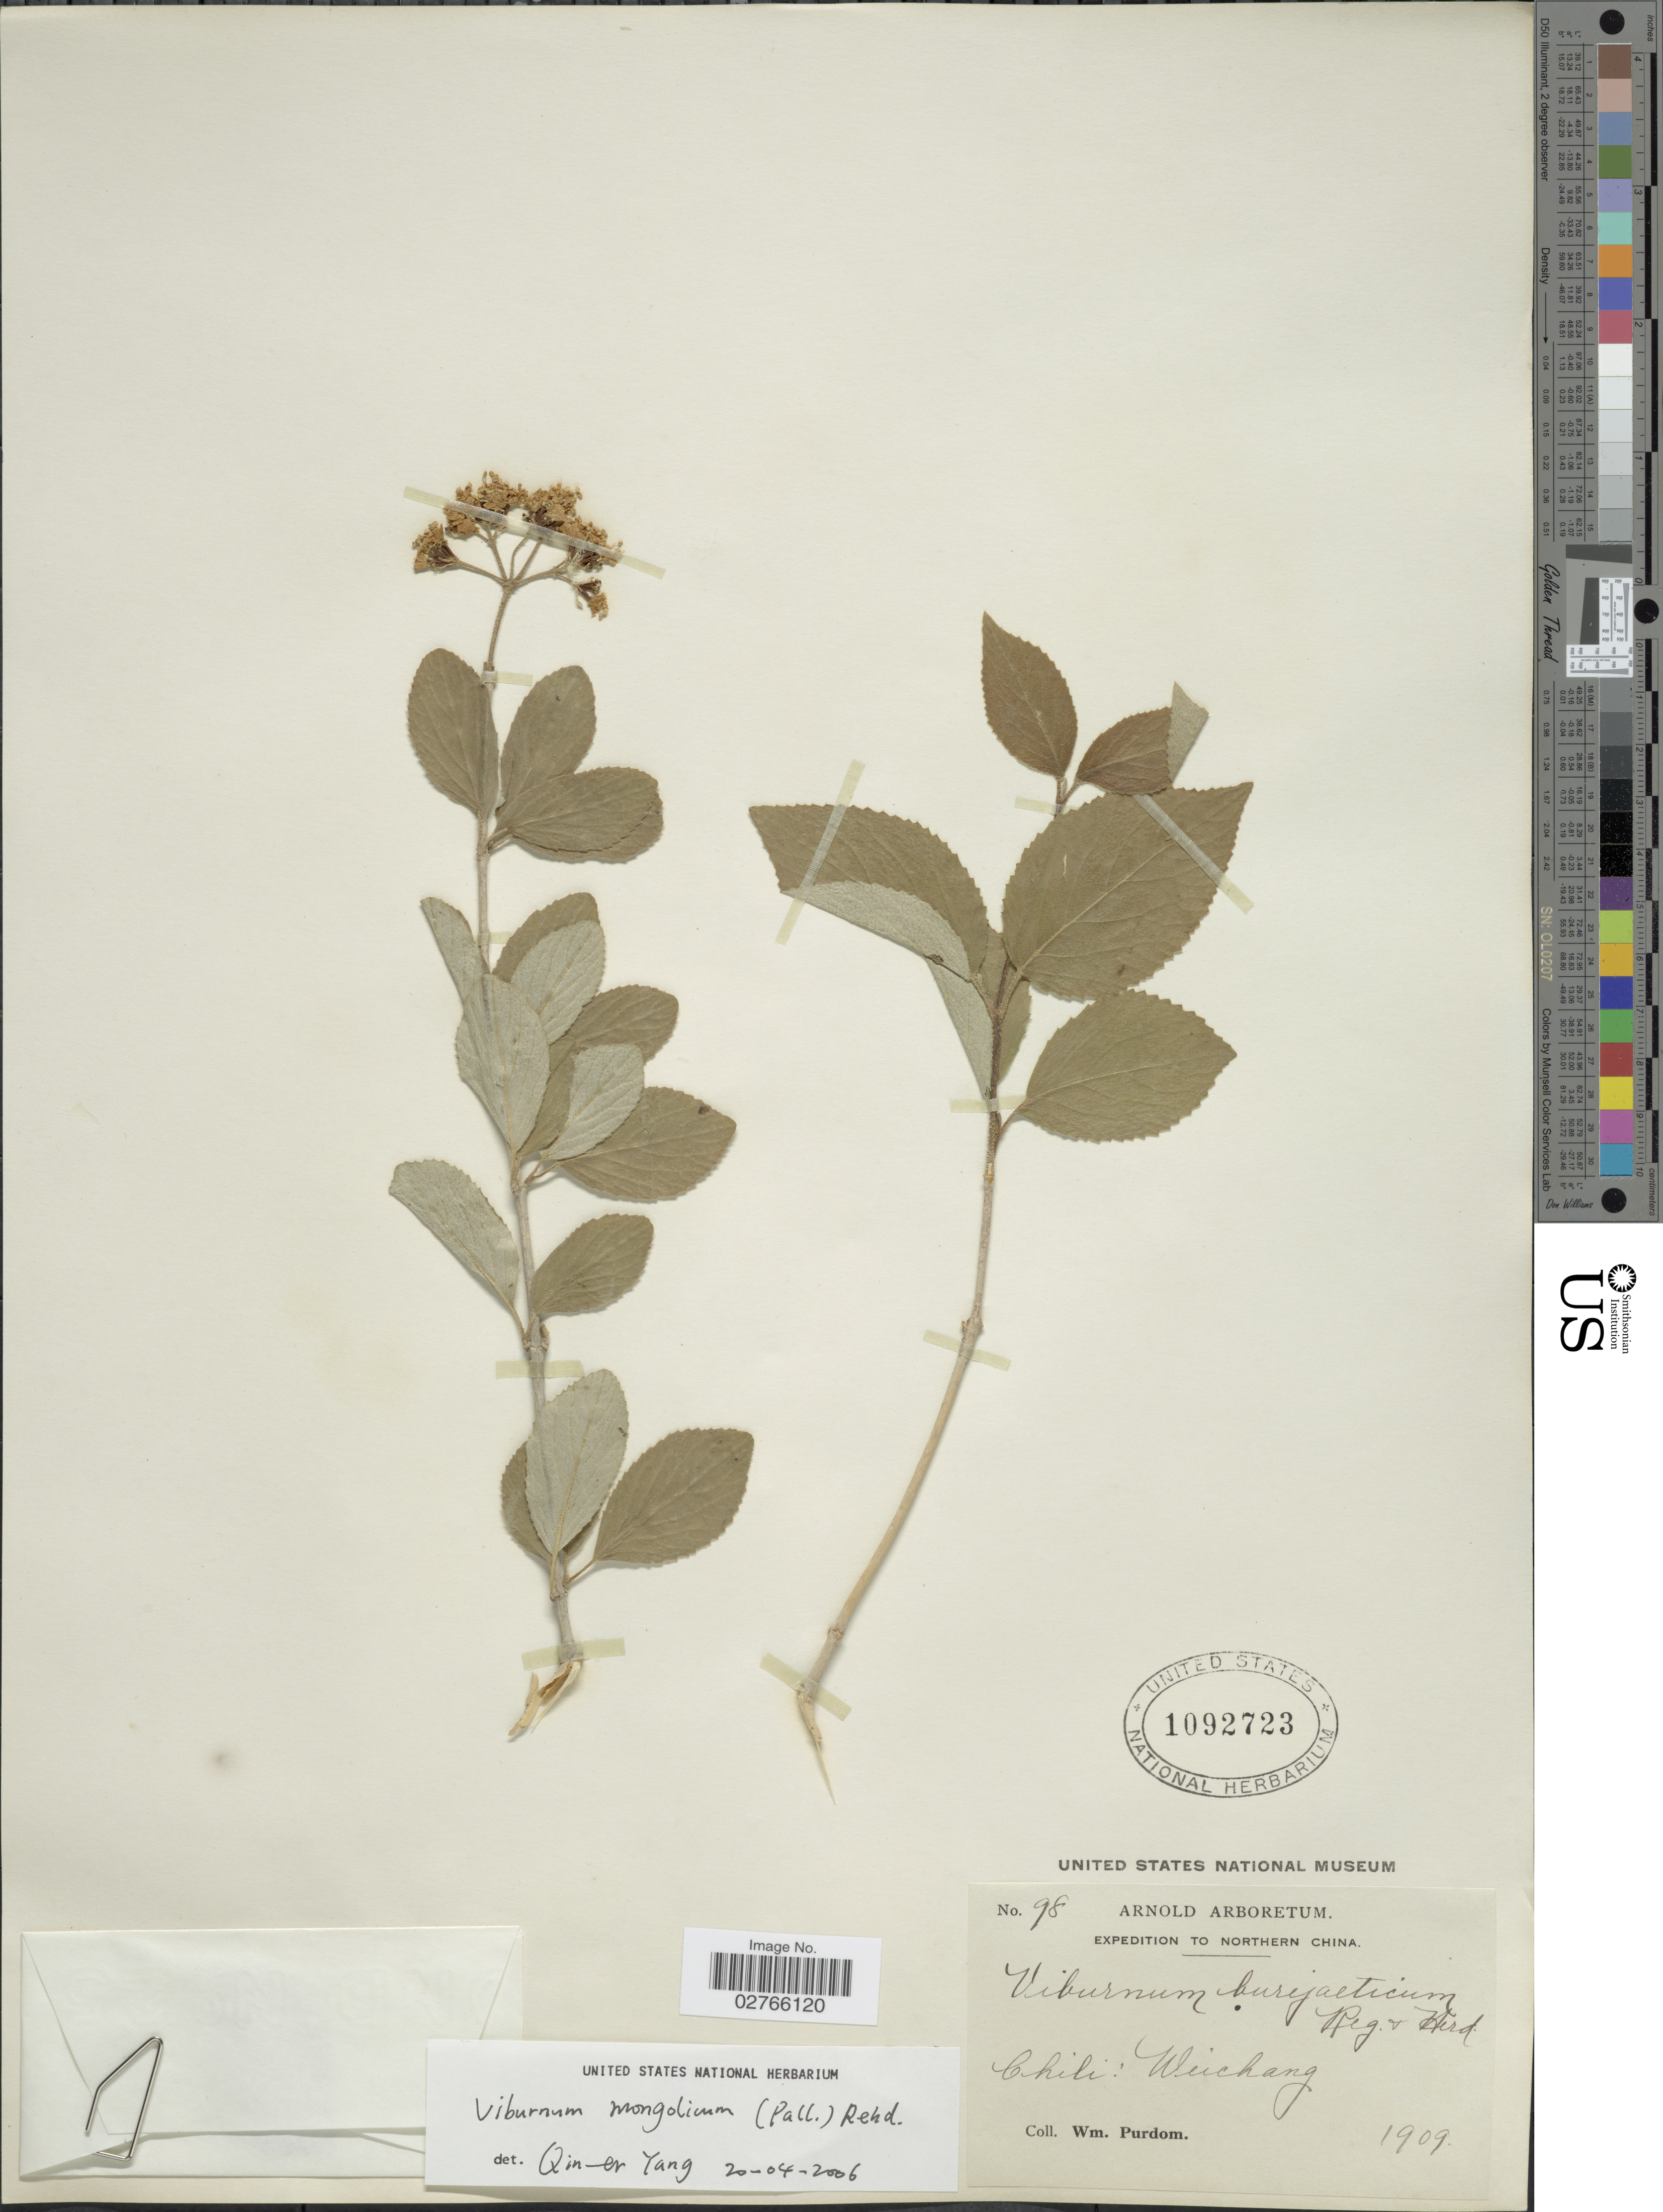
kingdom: Plantae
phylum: Tracheophyta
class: Magnoliopsida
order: Dipsacales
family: Viburnaceae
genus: Viburnum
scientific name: Viburnum mongolicum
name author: (Pall.) Rehder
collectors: W. Purdom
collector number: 98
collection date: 1909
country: China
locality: Northern China, Chili: Weichang.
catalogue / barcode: US 1092723